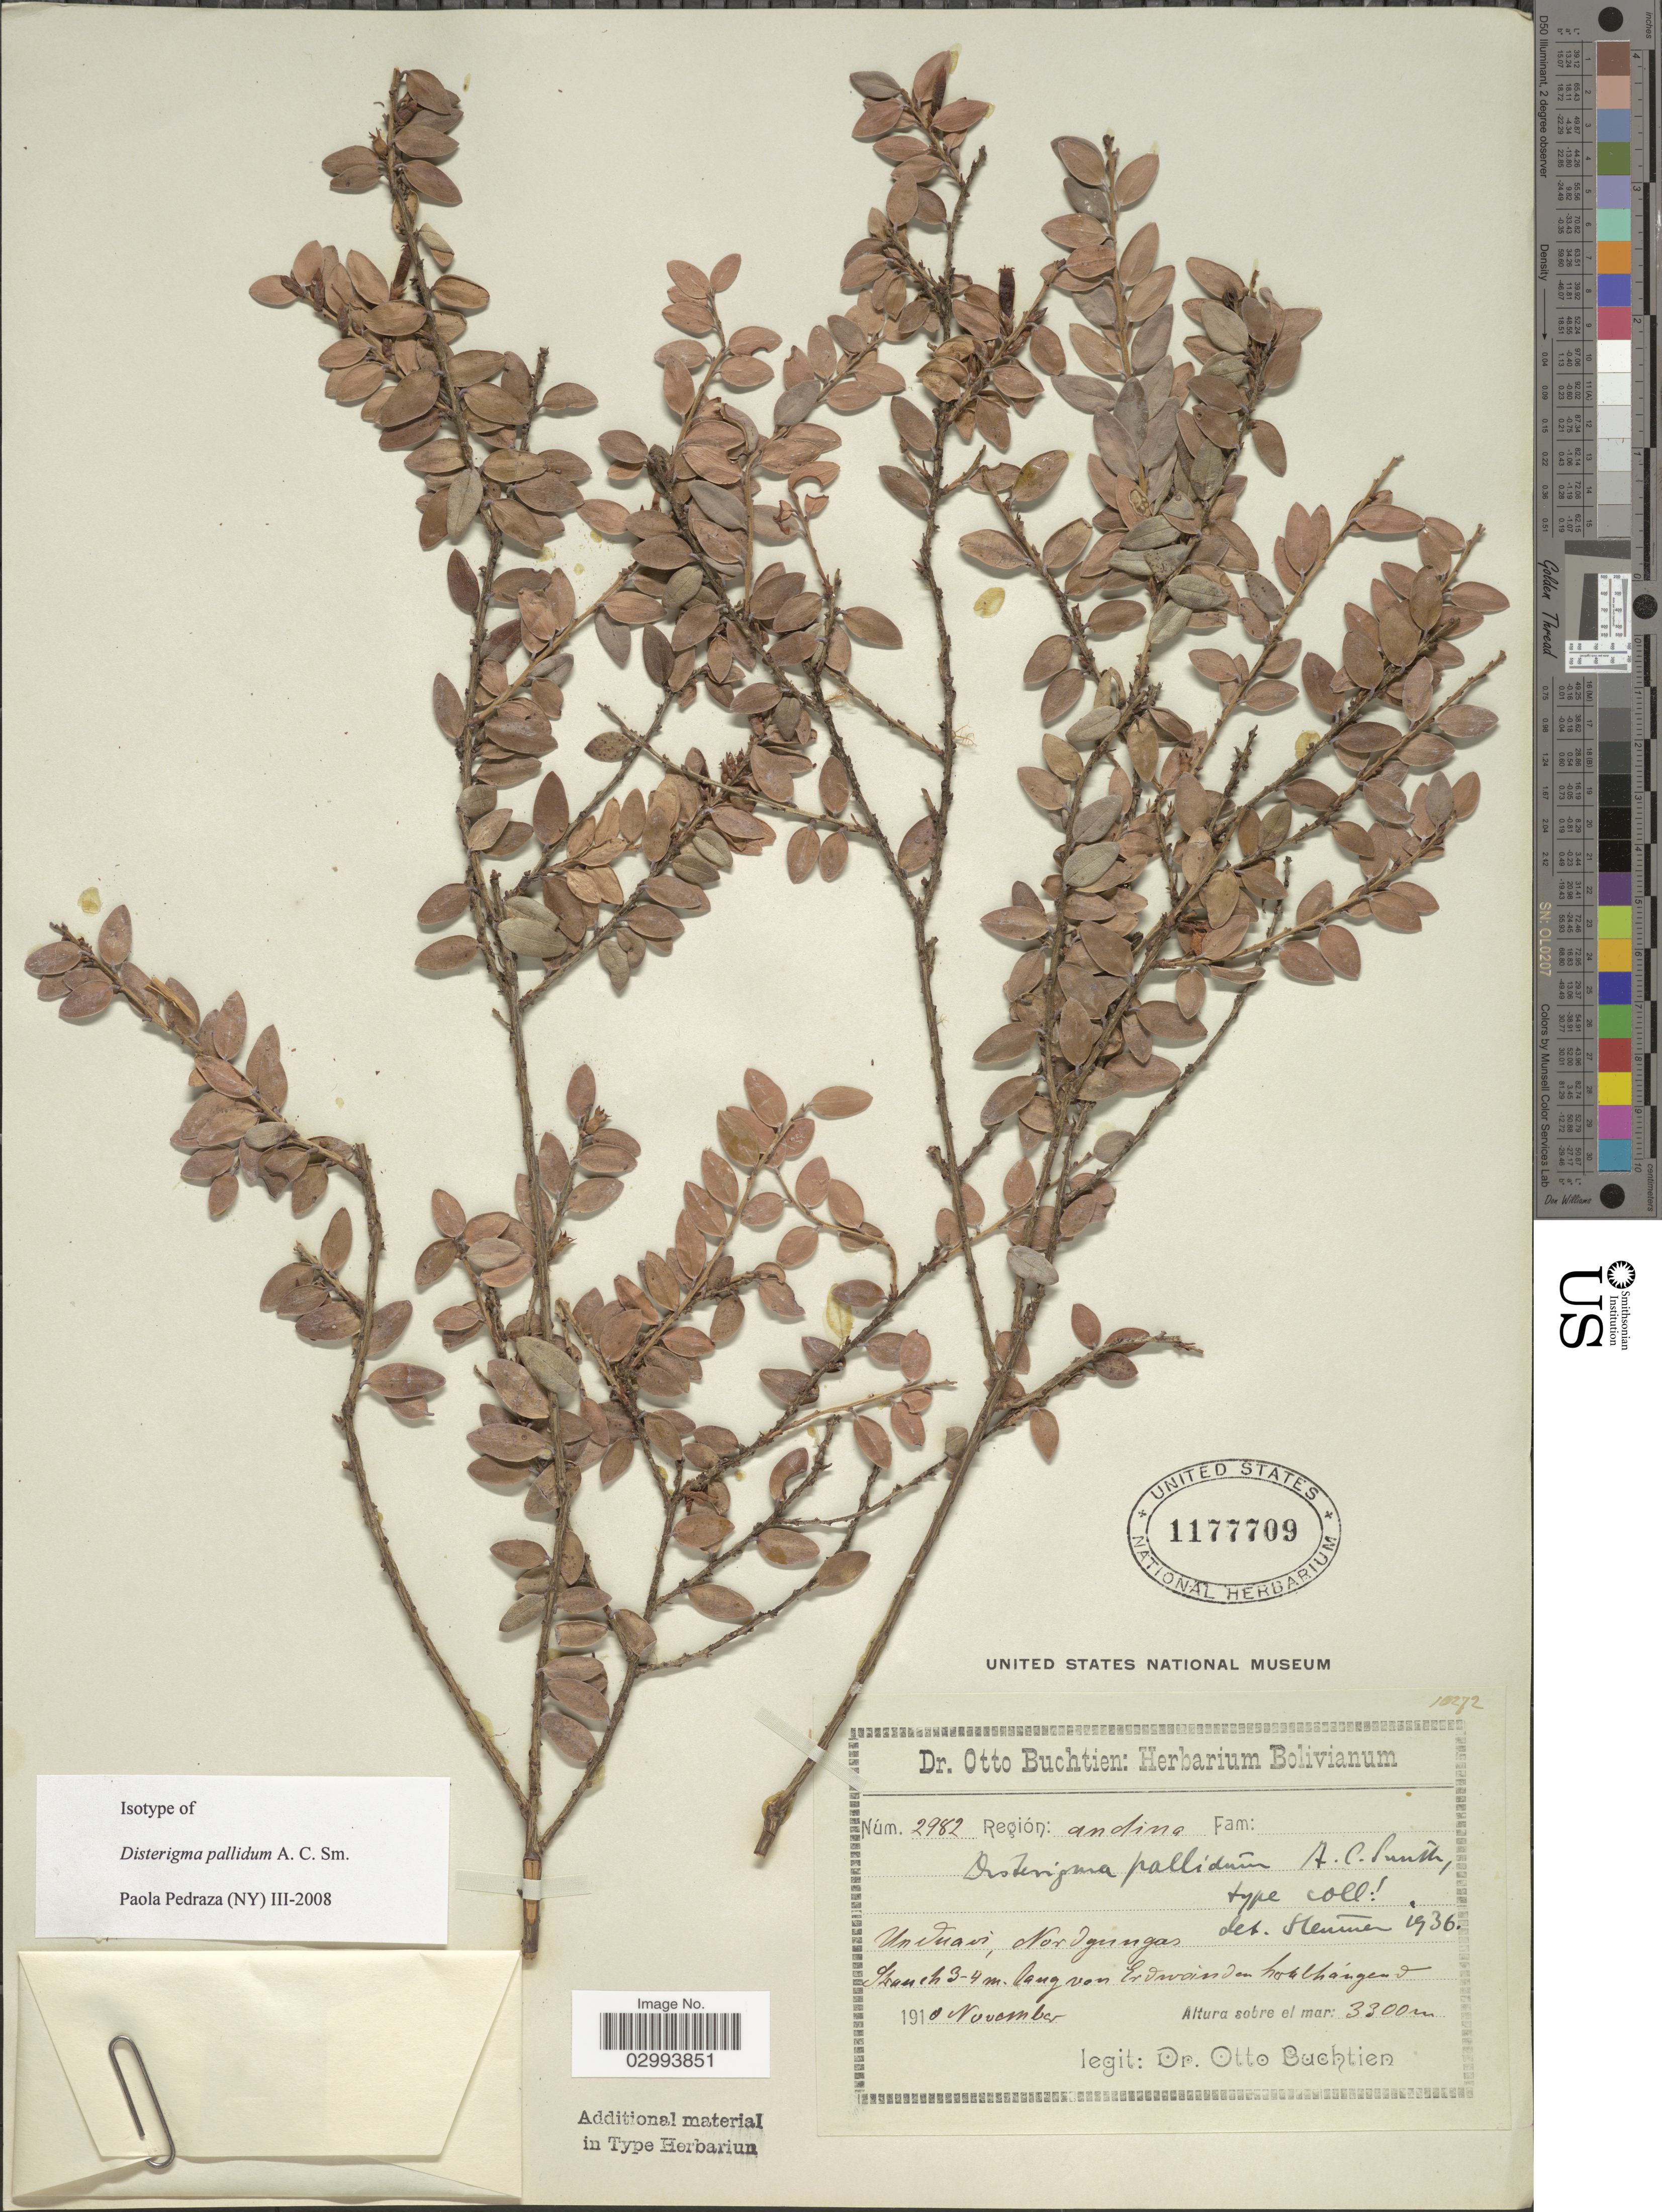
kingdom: Plantae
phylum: Tracheophyta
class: Magnoliopsida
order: Ericales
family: Ericaceae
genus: Disterigma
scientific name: Disterigma pallidum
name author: A.C. Sm.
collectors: O. Buchtien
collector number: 2982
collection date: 1910-11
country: Bolivia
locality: Región: andina. Unduavi, Nordyungas.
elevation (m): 3300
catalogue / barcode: US 1177709